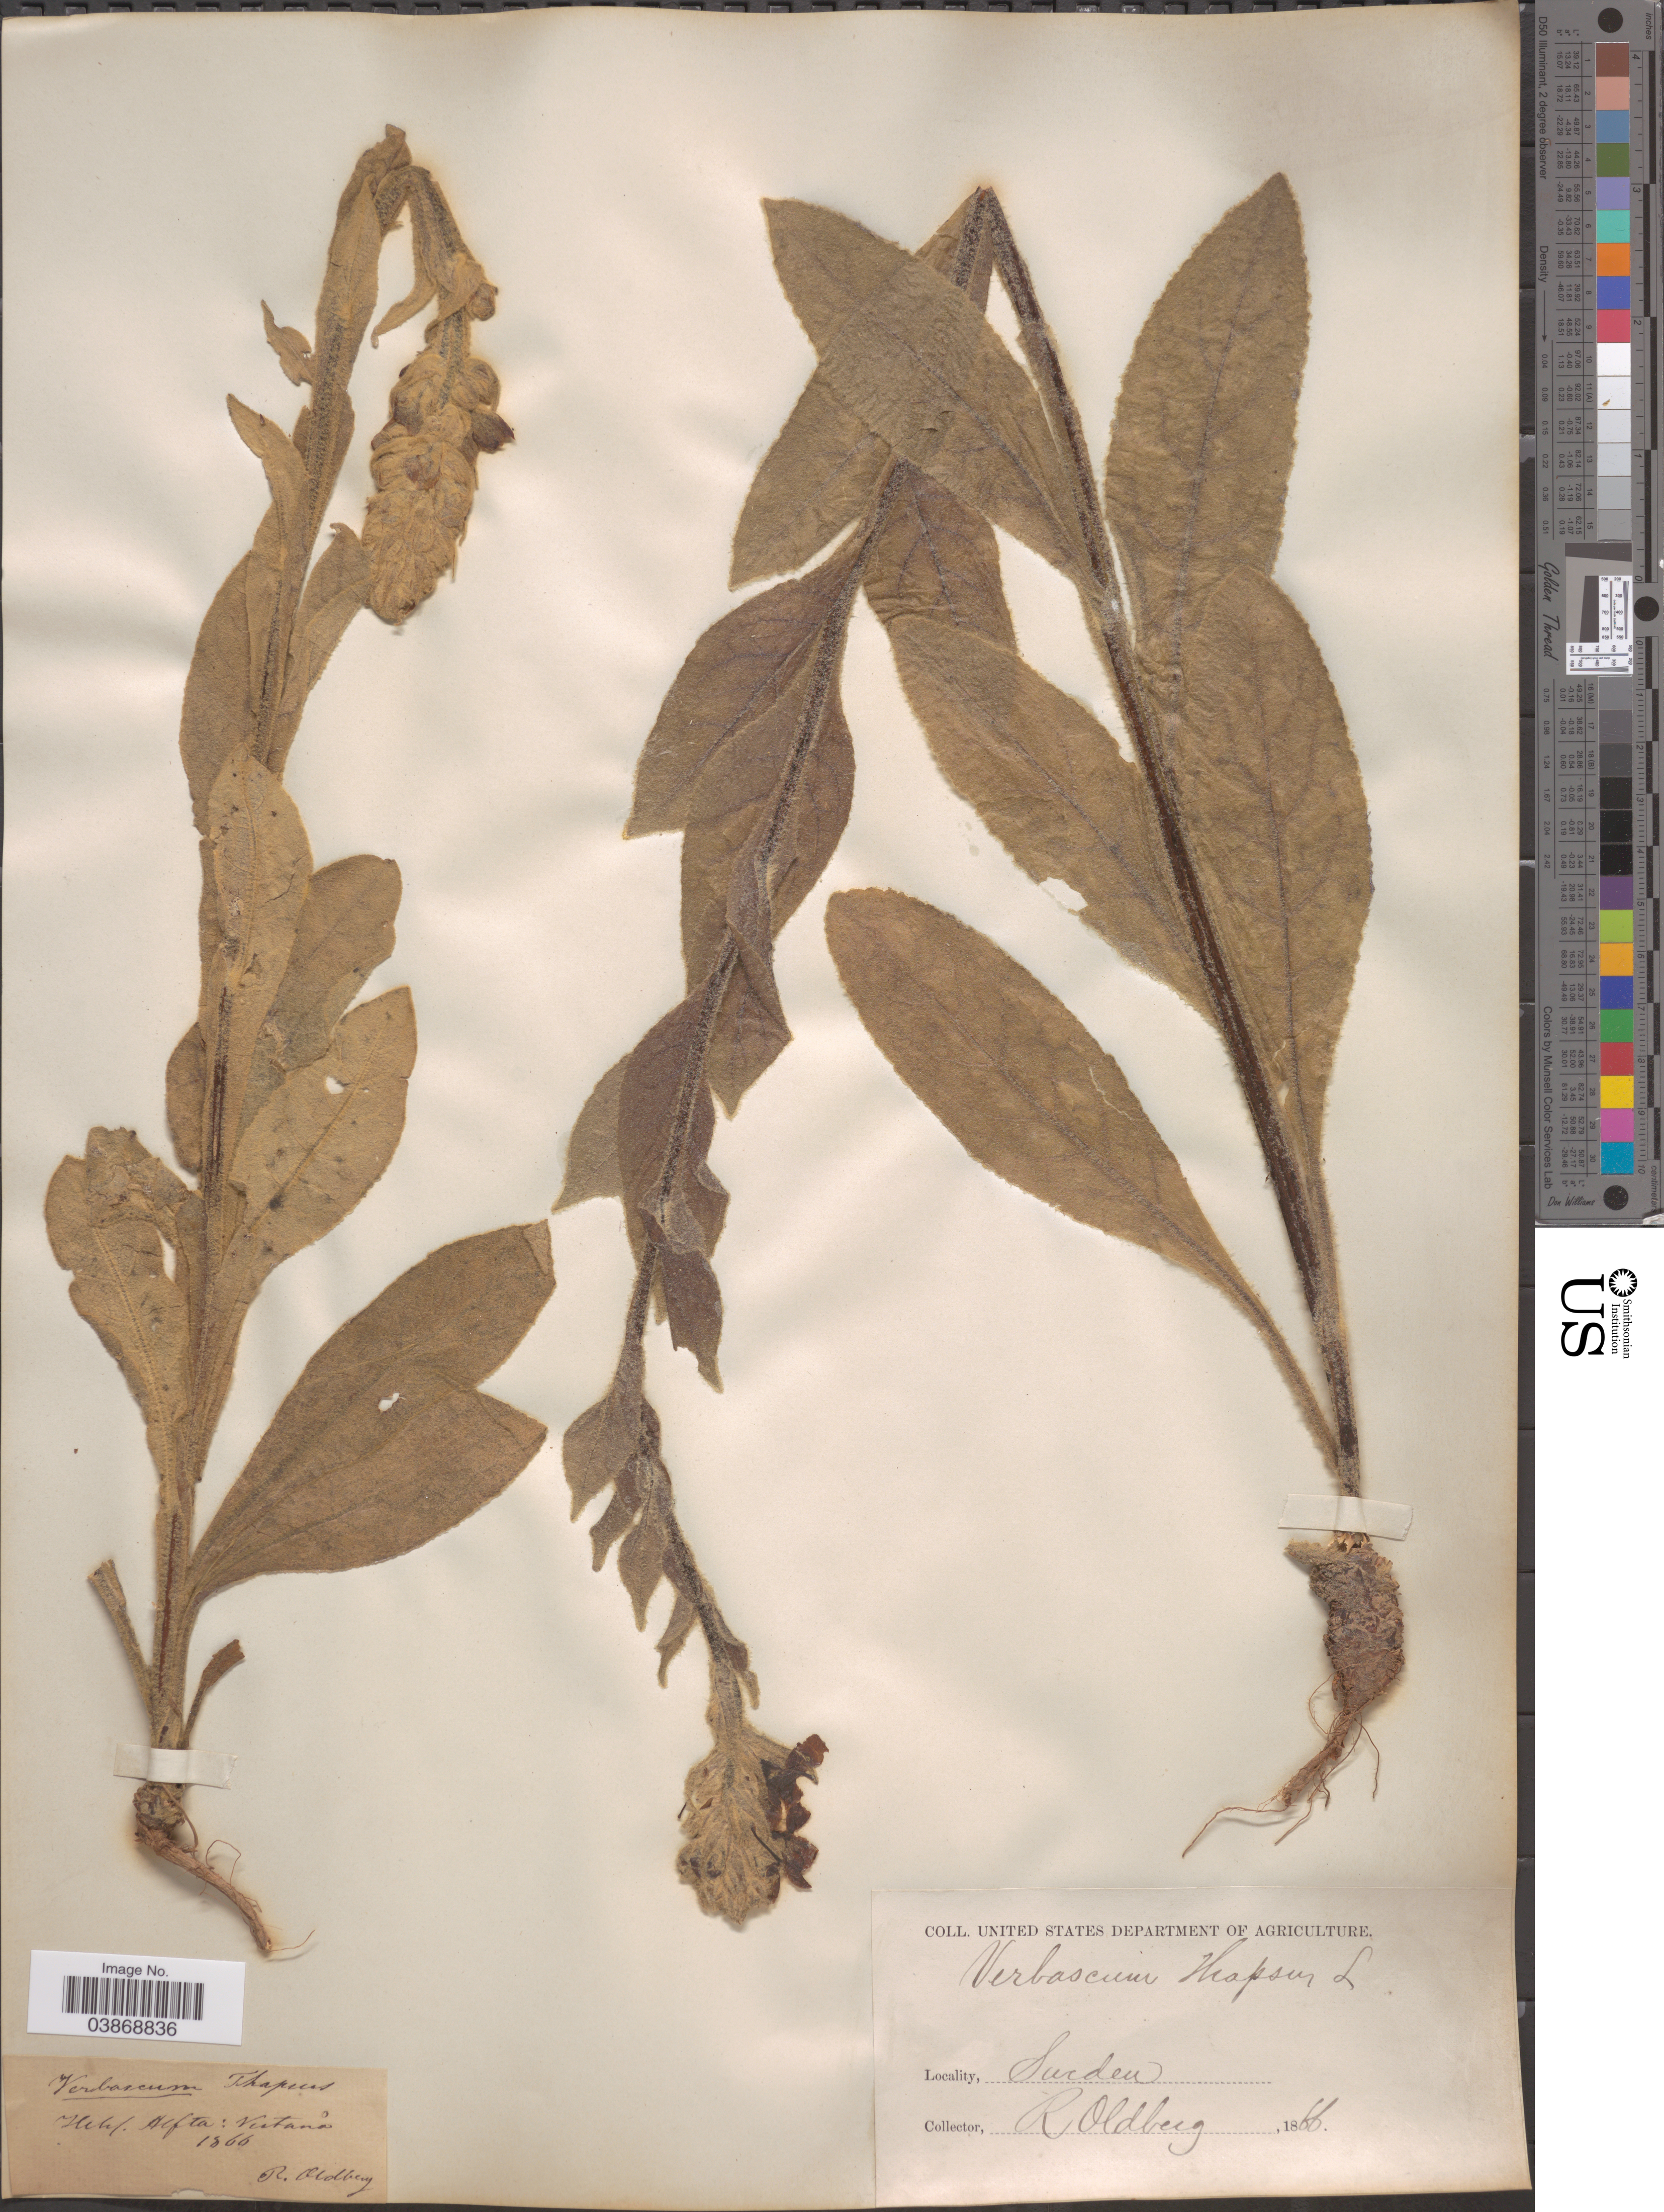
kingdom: Plantae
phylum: Tracheophyta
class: Magnoliopsida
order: Lamiales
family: Scrophulariaceae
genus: Verbascum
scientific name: Verbascum thapsus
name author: L.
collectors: R. Oldberg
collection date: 1866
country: Sweden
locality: Helsl. Alfta: Vestanå.